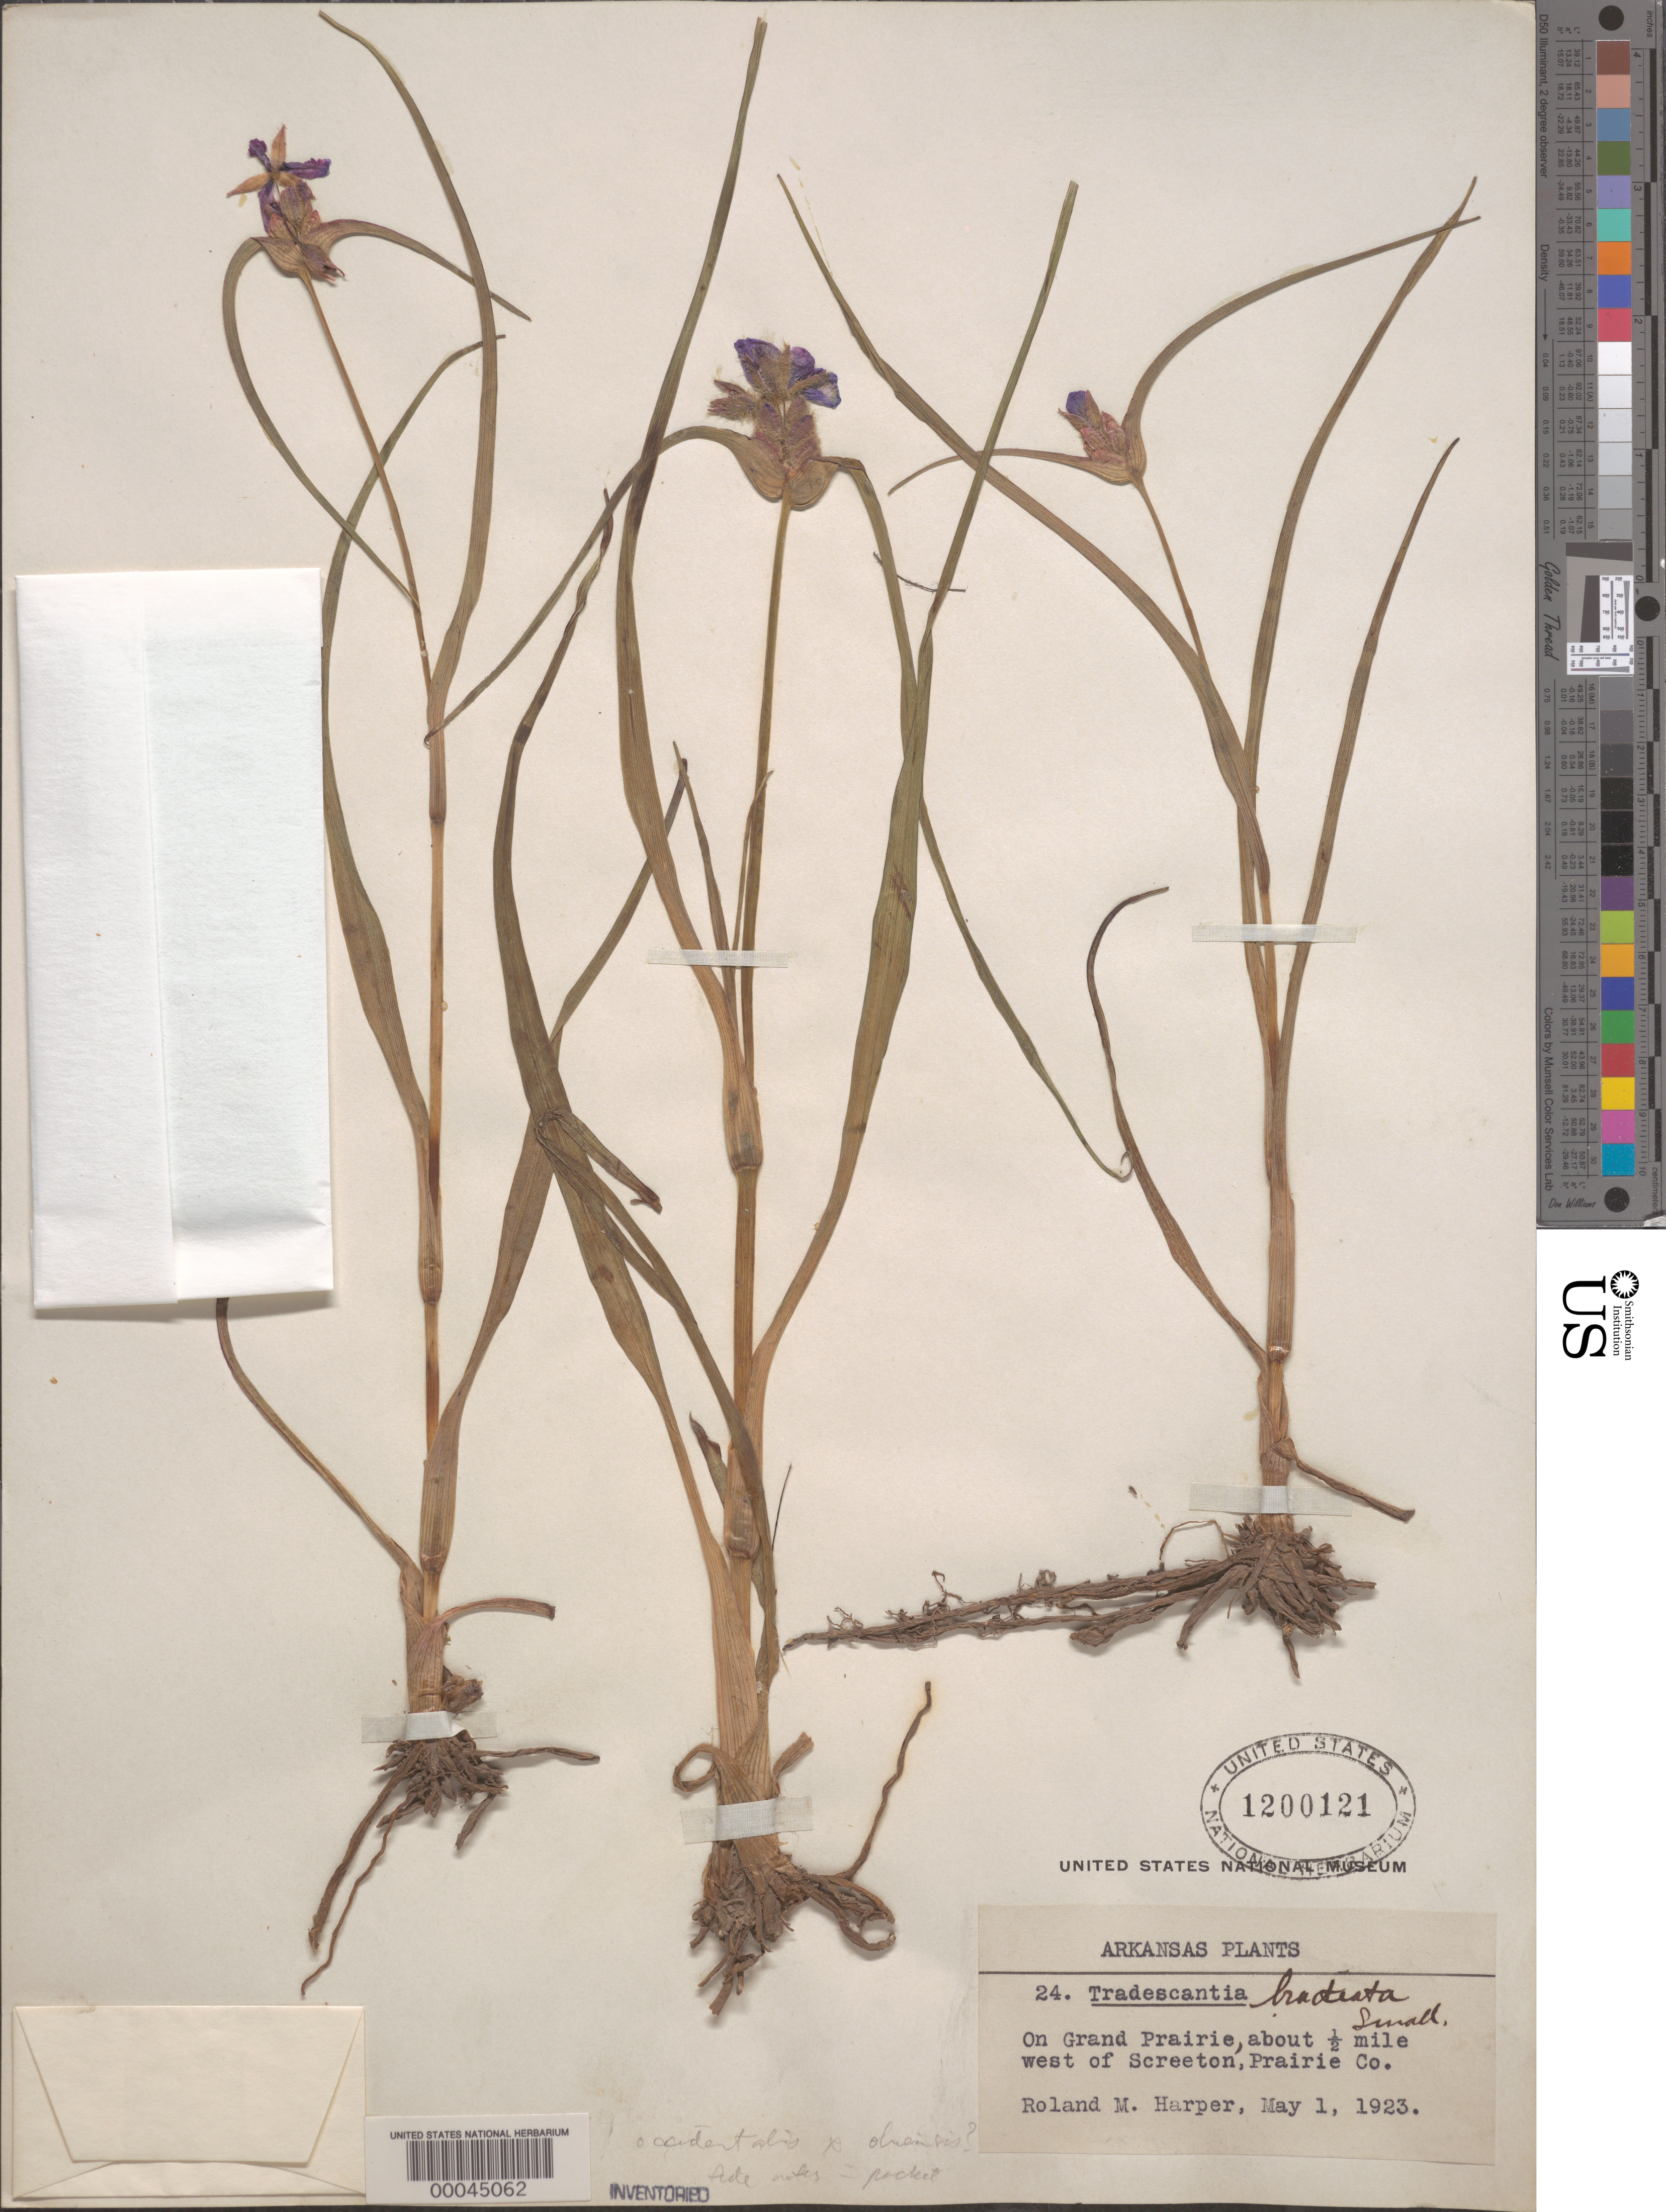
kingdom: Plantae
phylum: Tracheophyta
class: Liliopsida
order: Commelinales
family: Commelinaceae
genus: Tradescantia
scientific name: Tradescantia ohiensis x T. occidentalis (Britton) Smyth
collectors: R. M. Harper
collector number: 24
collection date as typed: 01 May 1923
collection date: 1923-05-01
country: United States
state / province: Arkansas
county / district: Prairie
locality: Grand prairie, w of screeton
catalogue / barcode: US 1200121